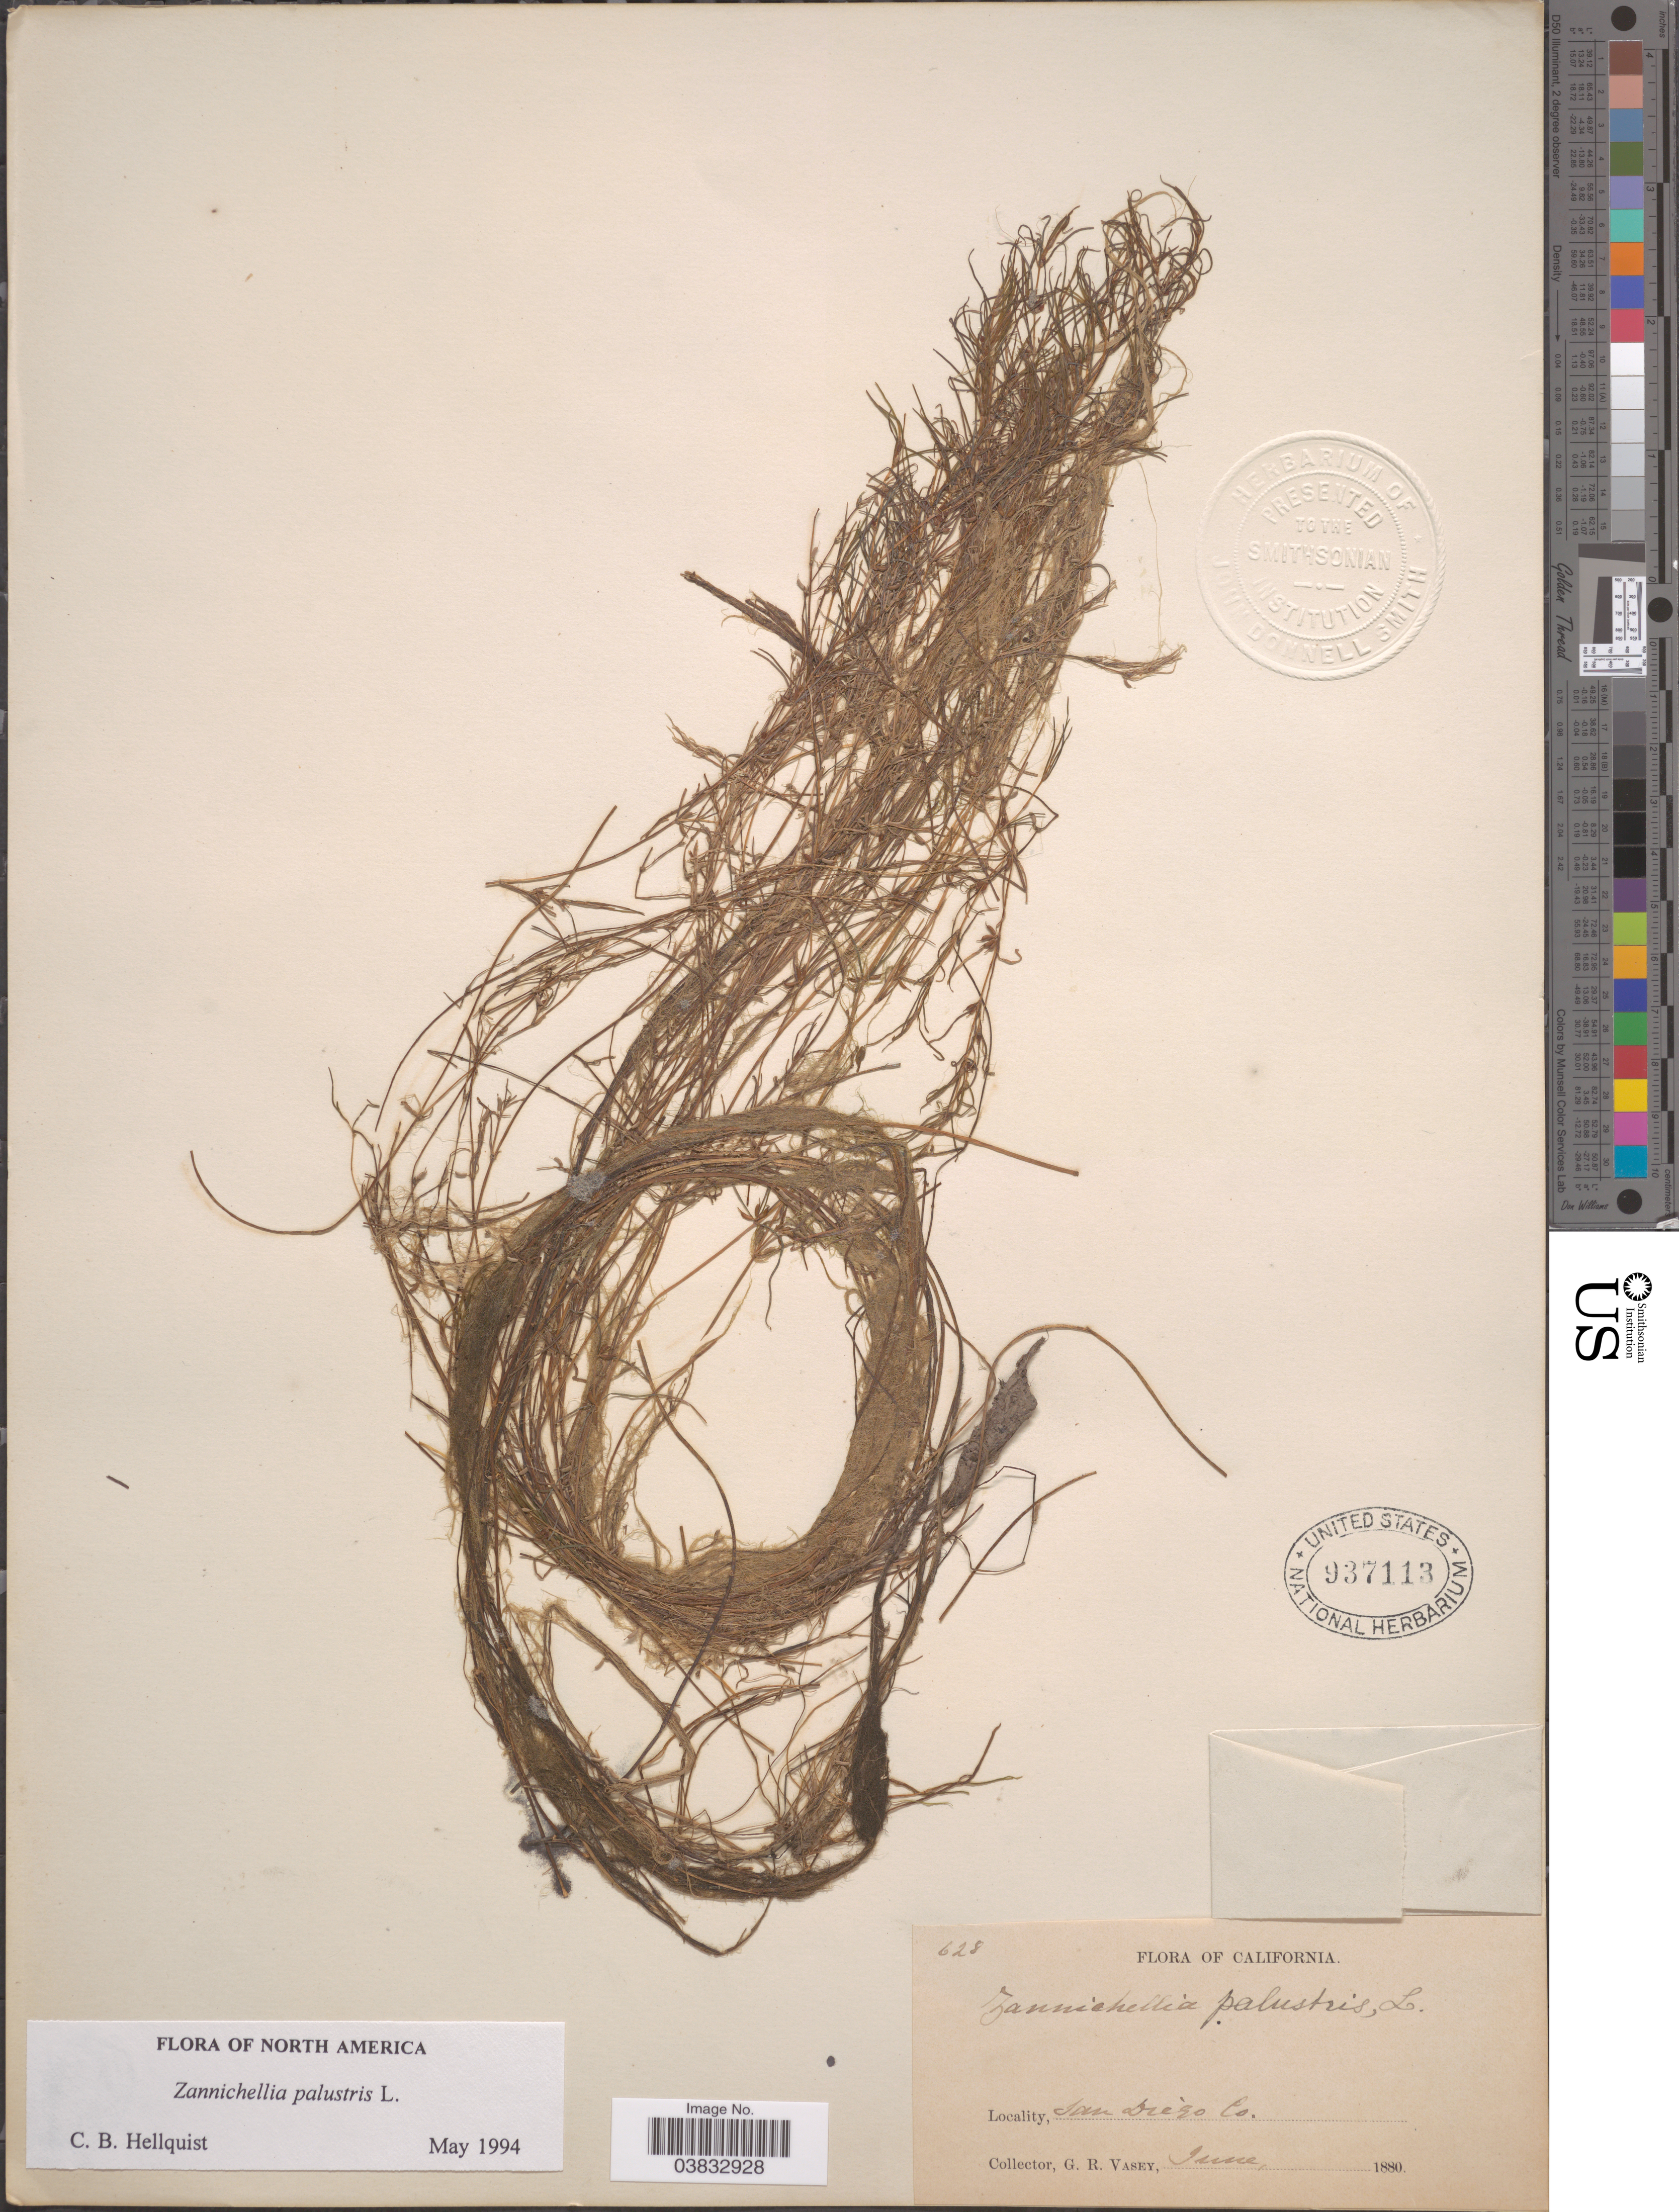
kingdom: Plantae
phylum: Tracheophyta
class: Liliopsida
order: Alismatales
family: Potamogetonaceae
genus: Zannichellia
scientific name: Zannichellia palustris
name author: L.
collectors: G. R. Vasey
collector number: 628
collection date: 1880-06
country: United States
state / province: California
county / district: San Diego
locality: San Diego Co.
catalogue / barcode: US 937113